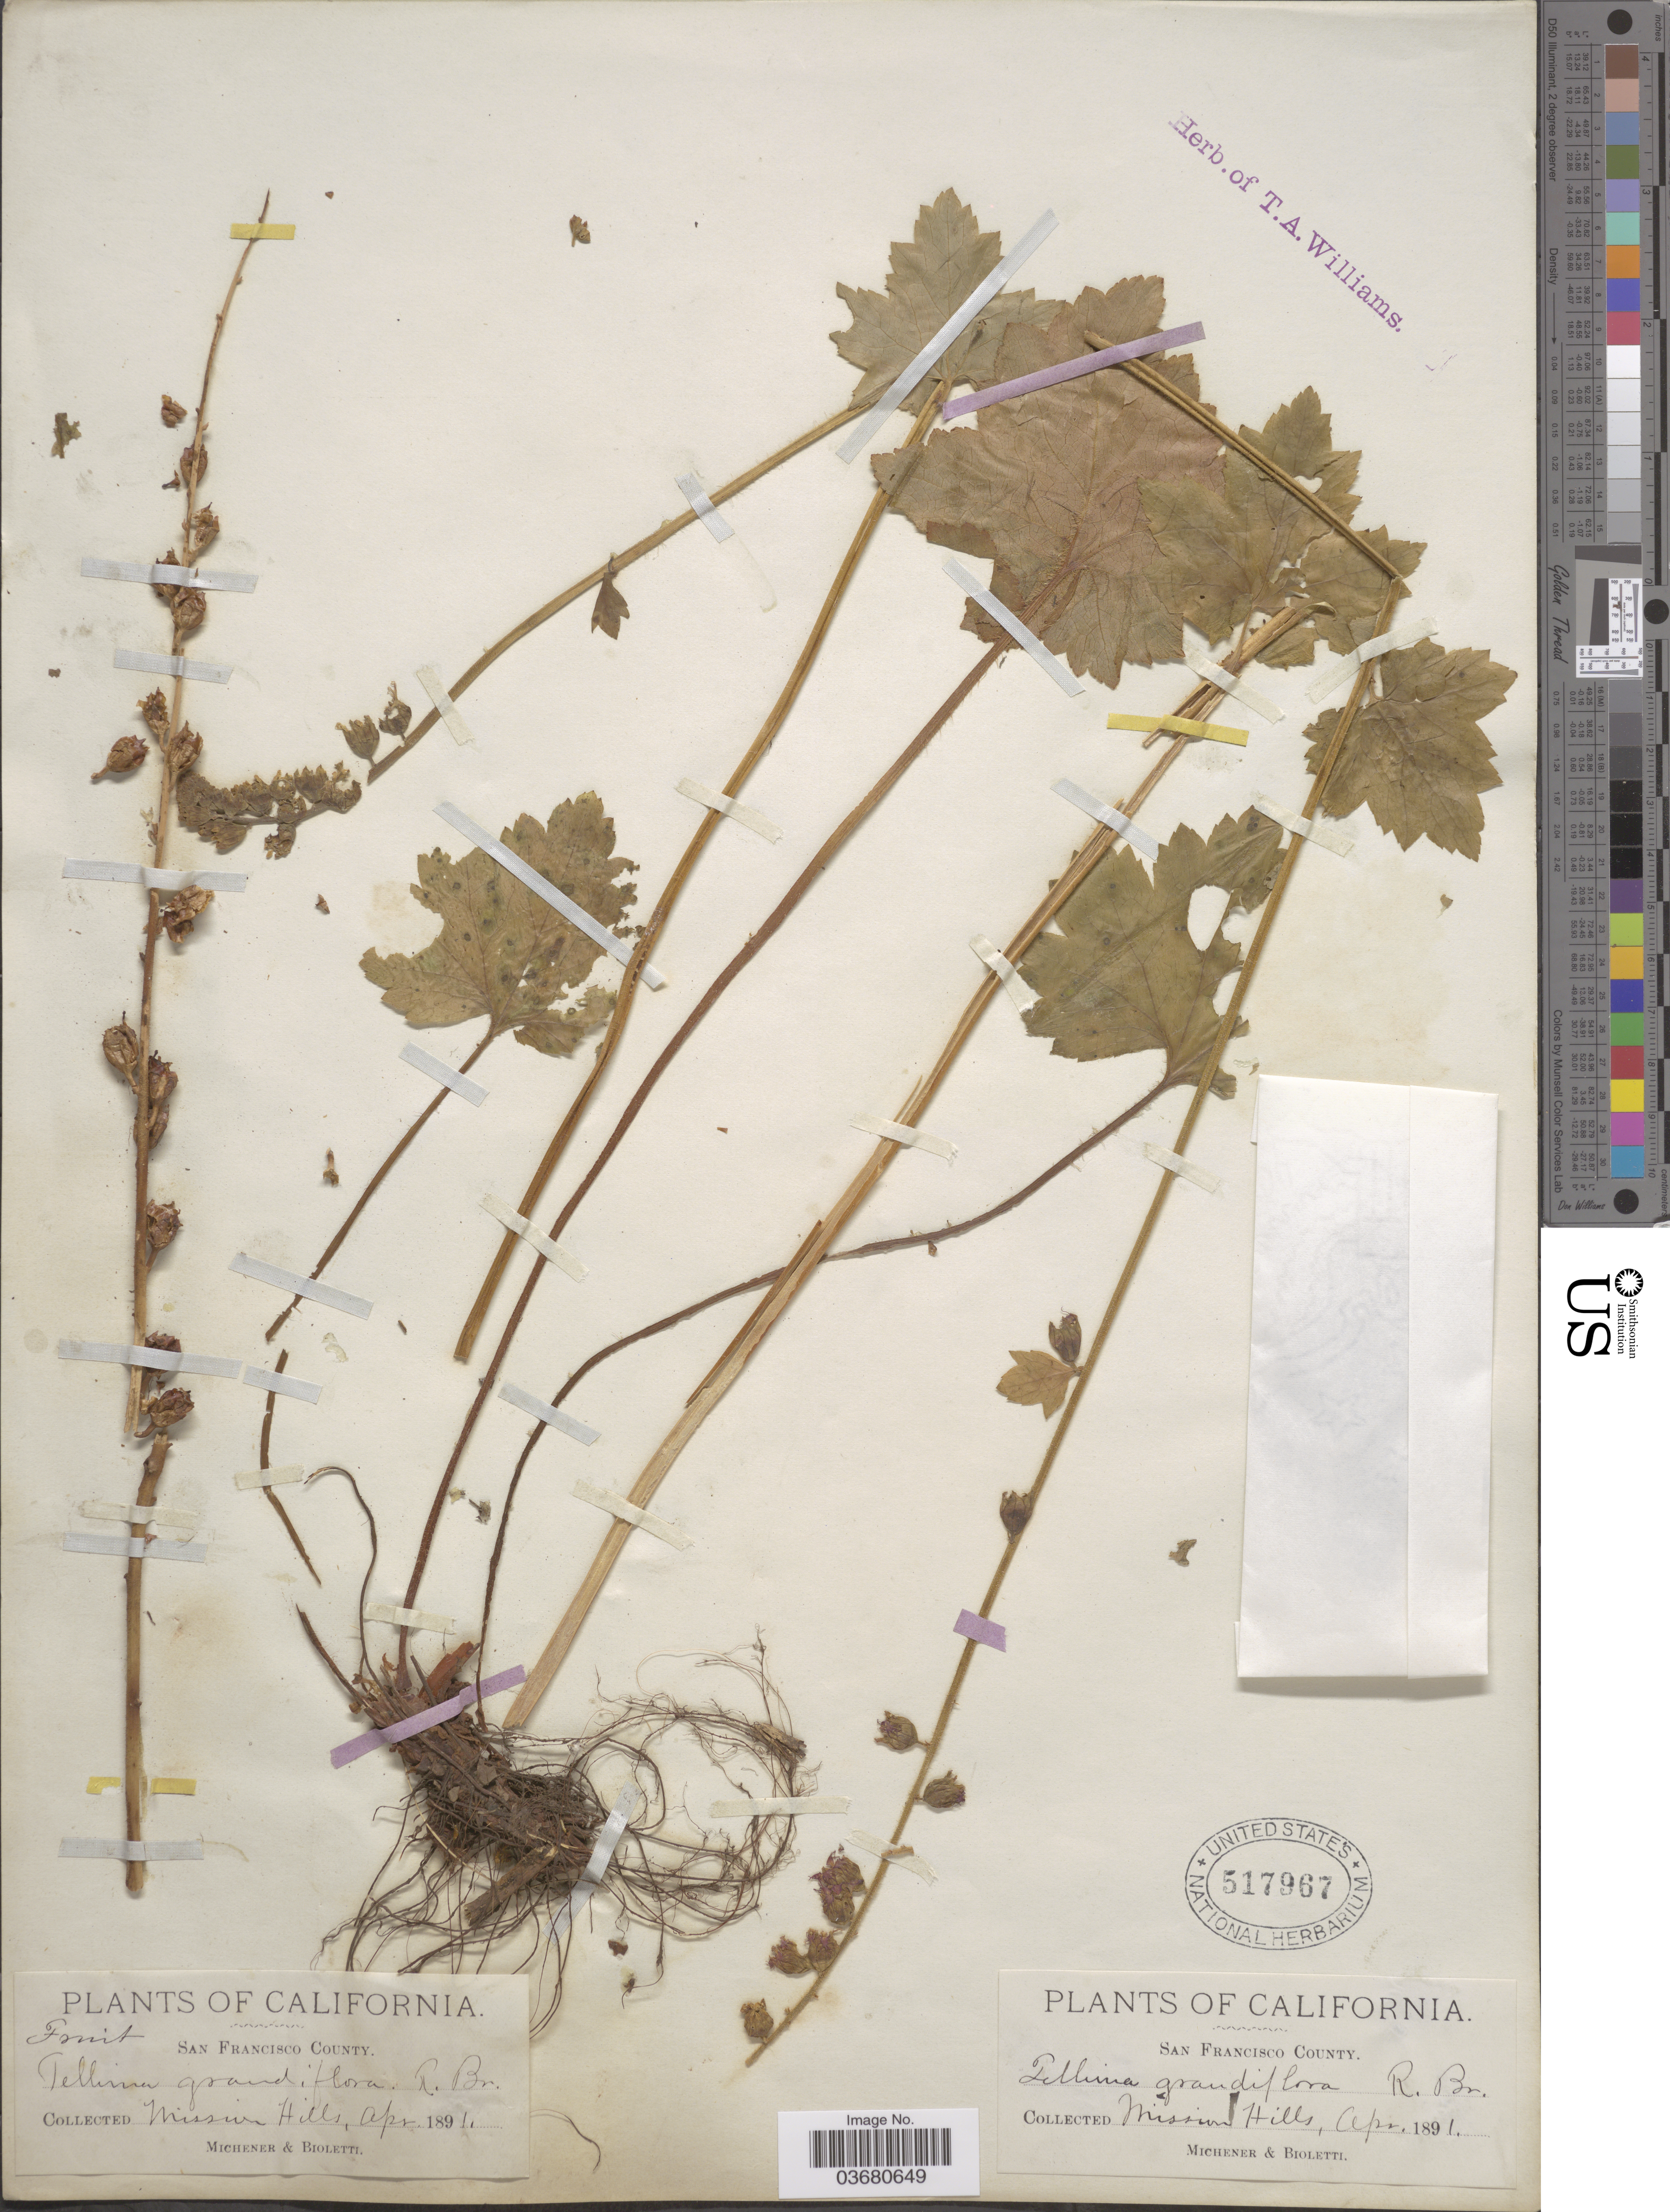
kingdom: Plantae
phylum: Tracheophyta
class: Magnoliopsida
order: Saxifragales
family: Saxifragaceae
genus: Tellima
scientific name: Tellima grandiflora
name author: (Pursh) Douglas ex Lindl.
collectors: -. Michener & -- Bioletti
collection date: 1891-04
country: United States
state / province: California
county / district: San Francisco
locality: San Francisco County. Mission Hills.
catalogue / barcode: US 517967